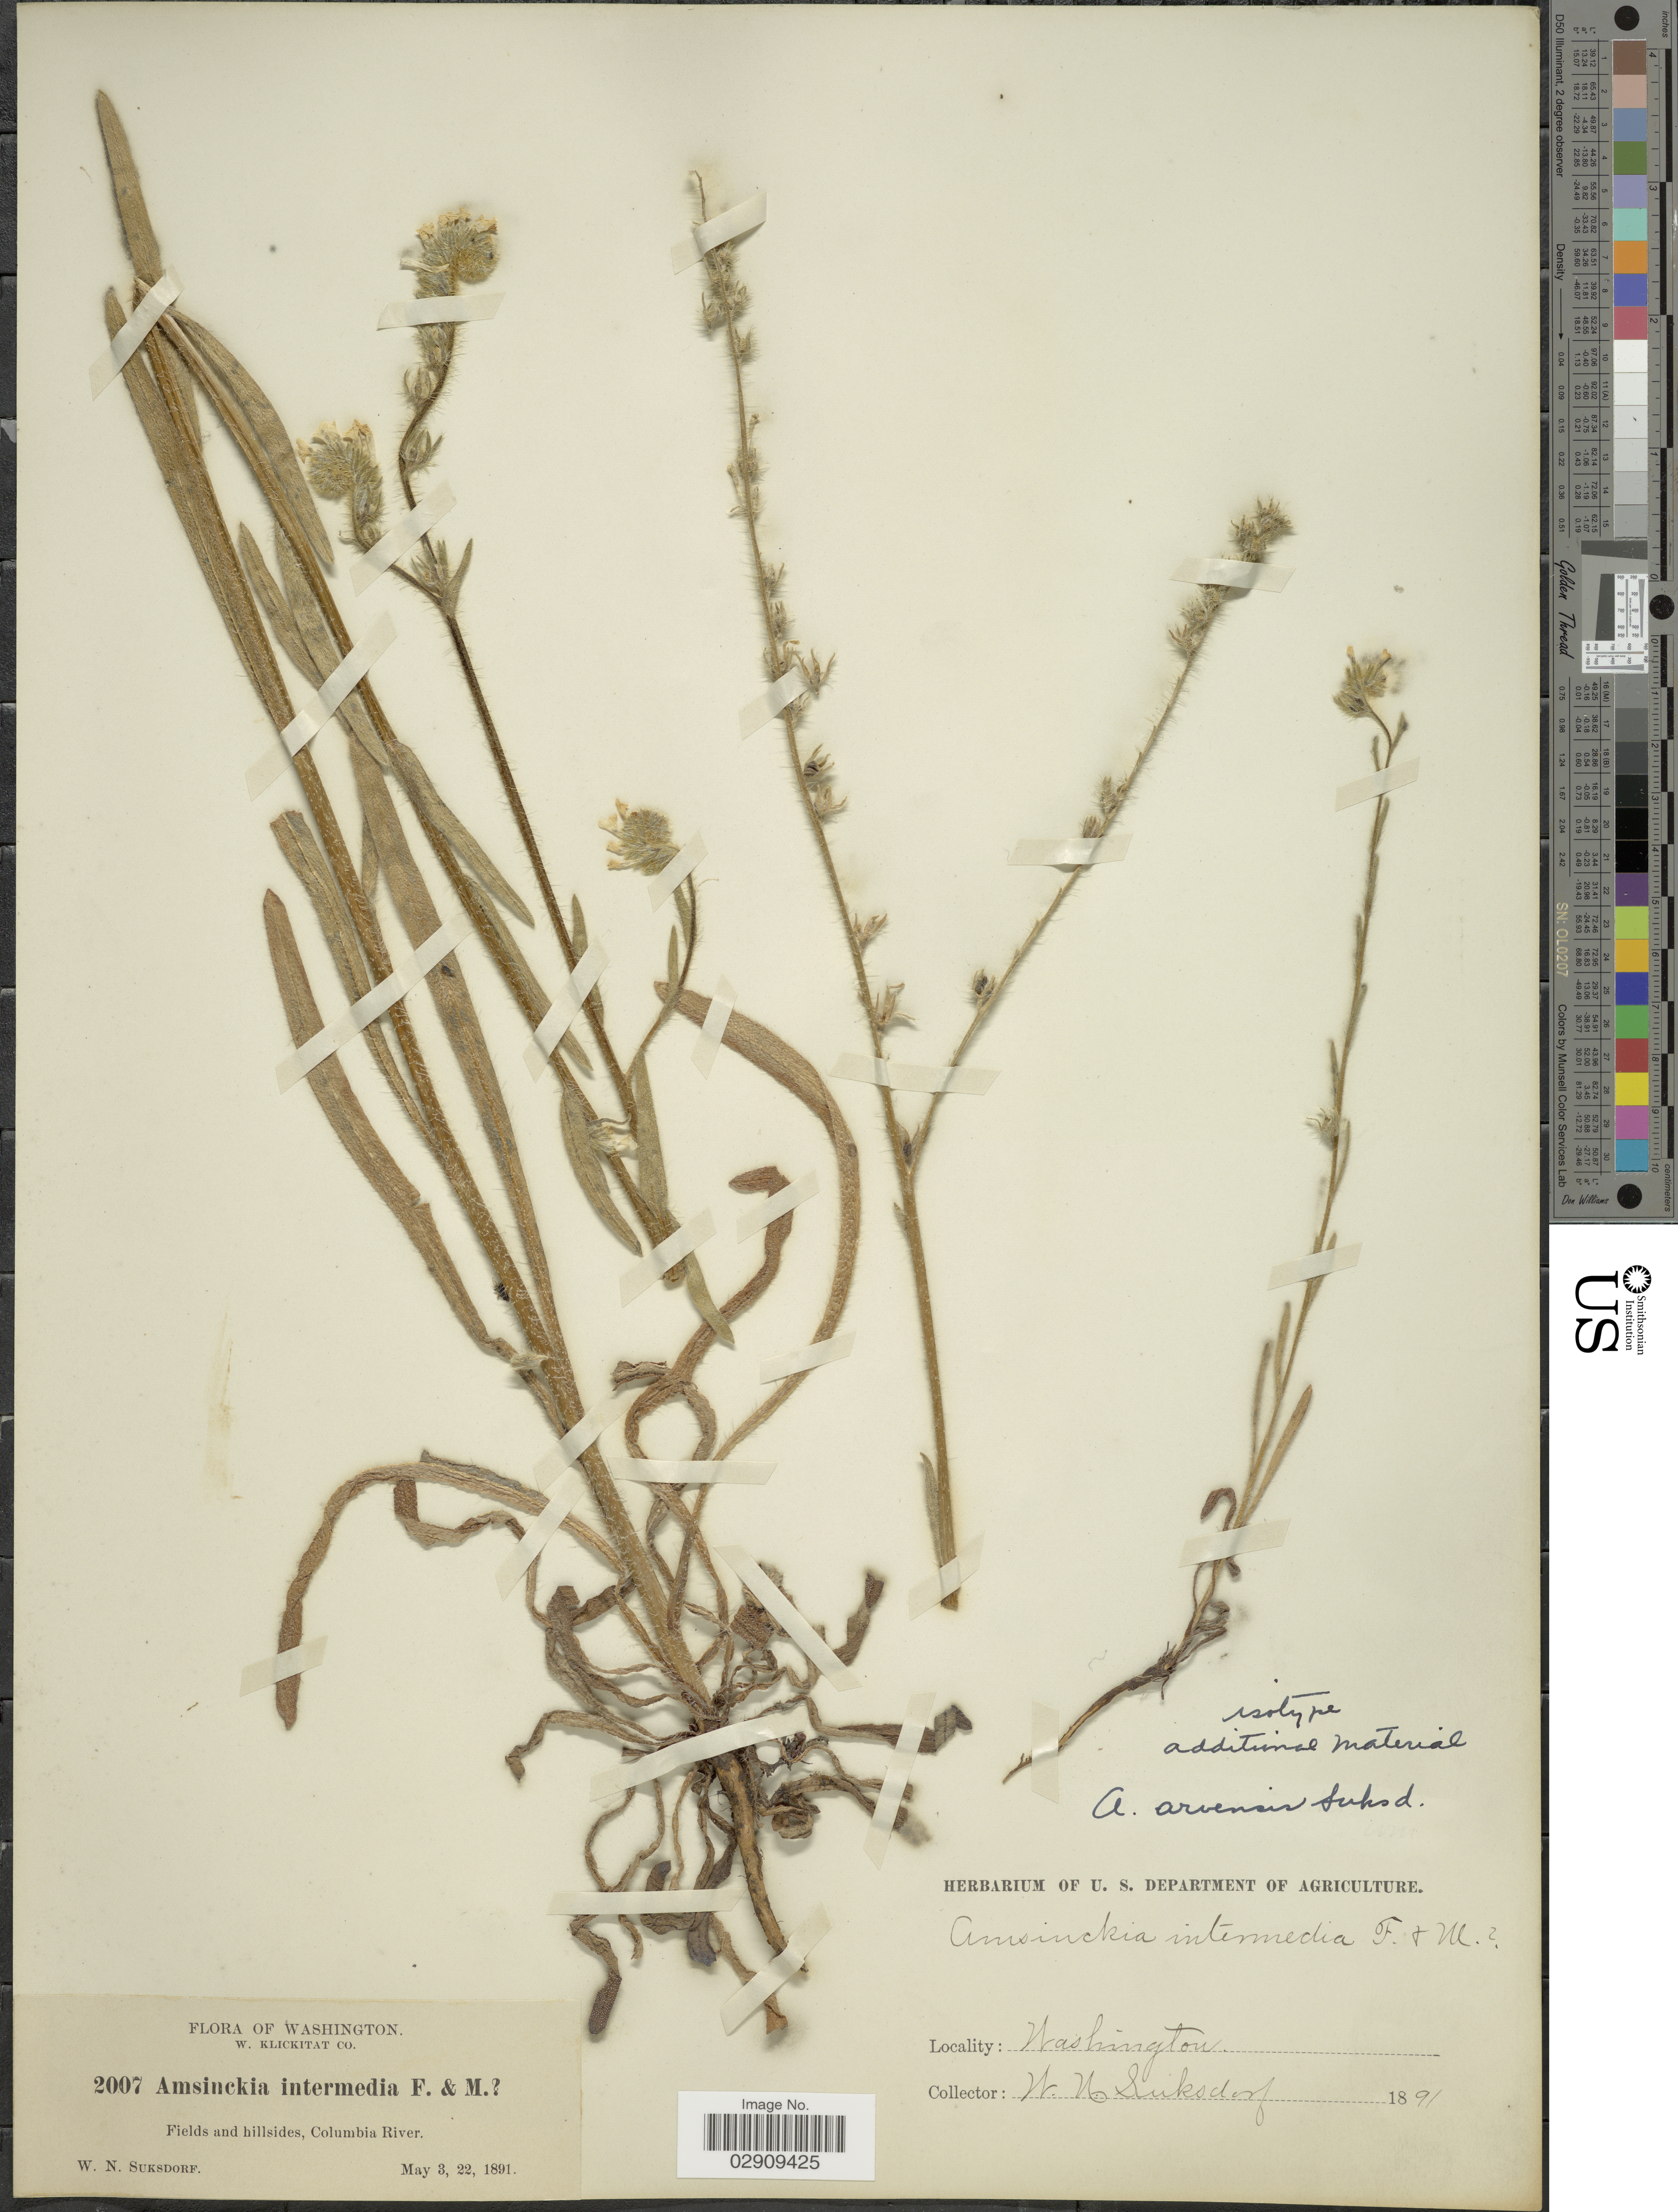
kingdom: Plantae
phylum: Tracheophyta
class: Magnoliopsida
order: Boraginales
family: Boraginaceae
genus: Amsinckia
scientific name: Amsinckia menziesii var. intermedia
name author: (Fisch. & C.A. Mey.) Ganders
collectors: W. N. Suksdorf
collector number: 2007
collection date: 1891-05-03/1891-05-22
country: United States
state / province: Washington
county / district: Klickitat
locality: W. Klickitat Co. Columbia River.